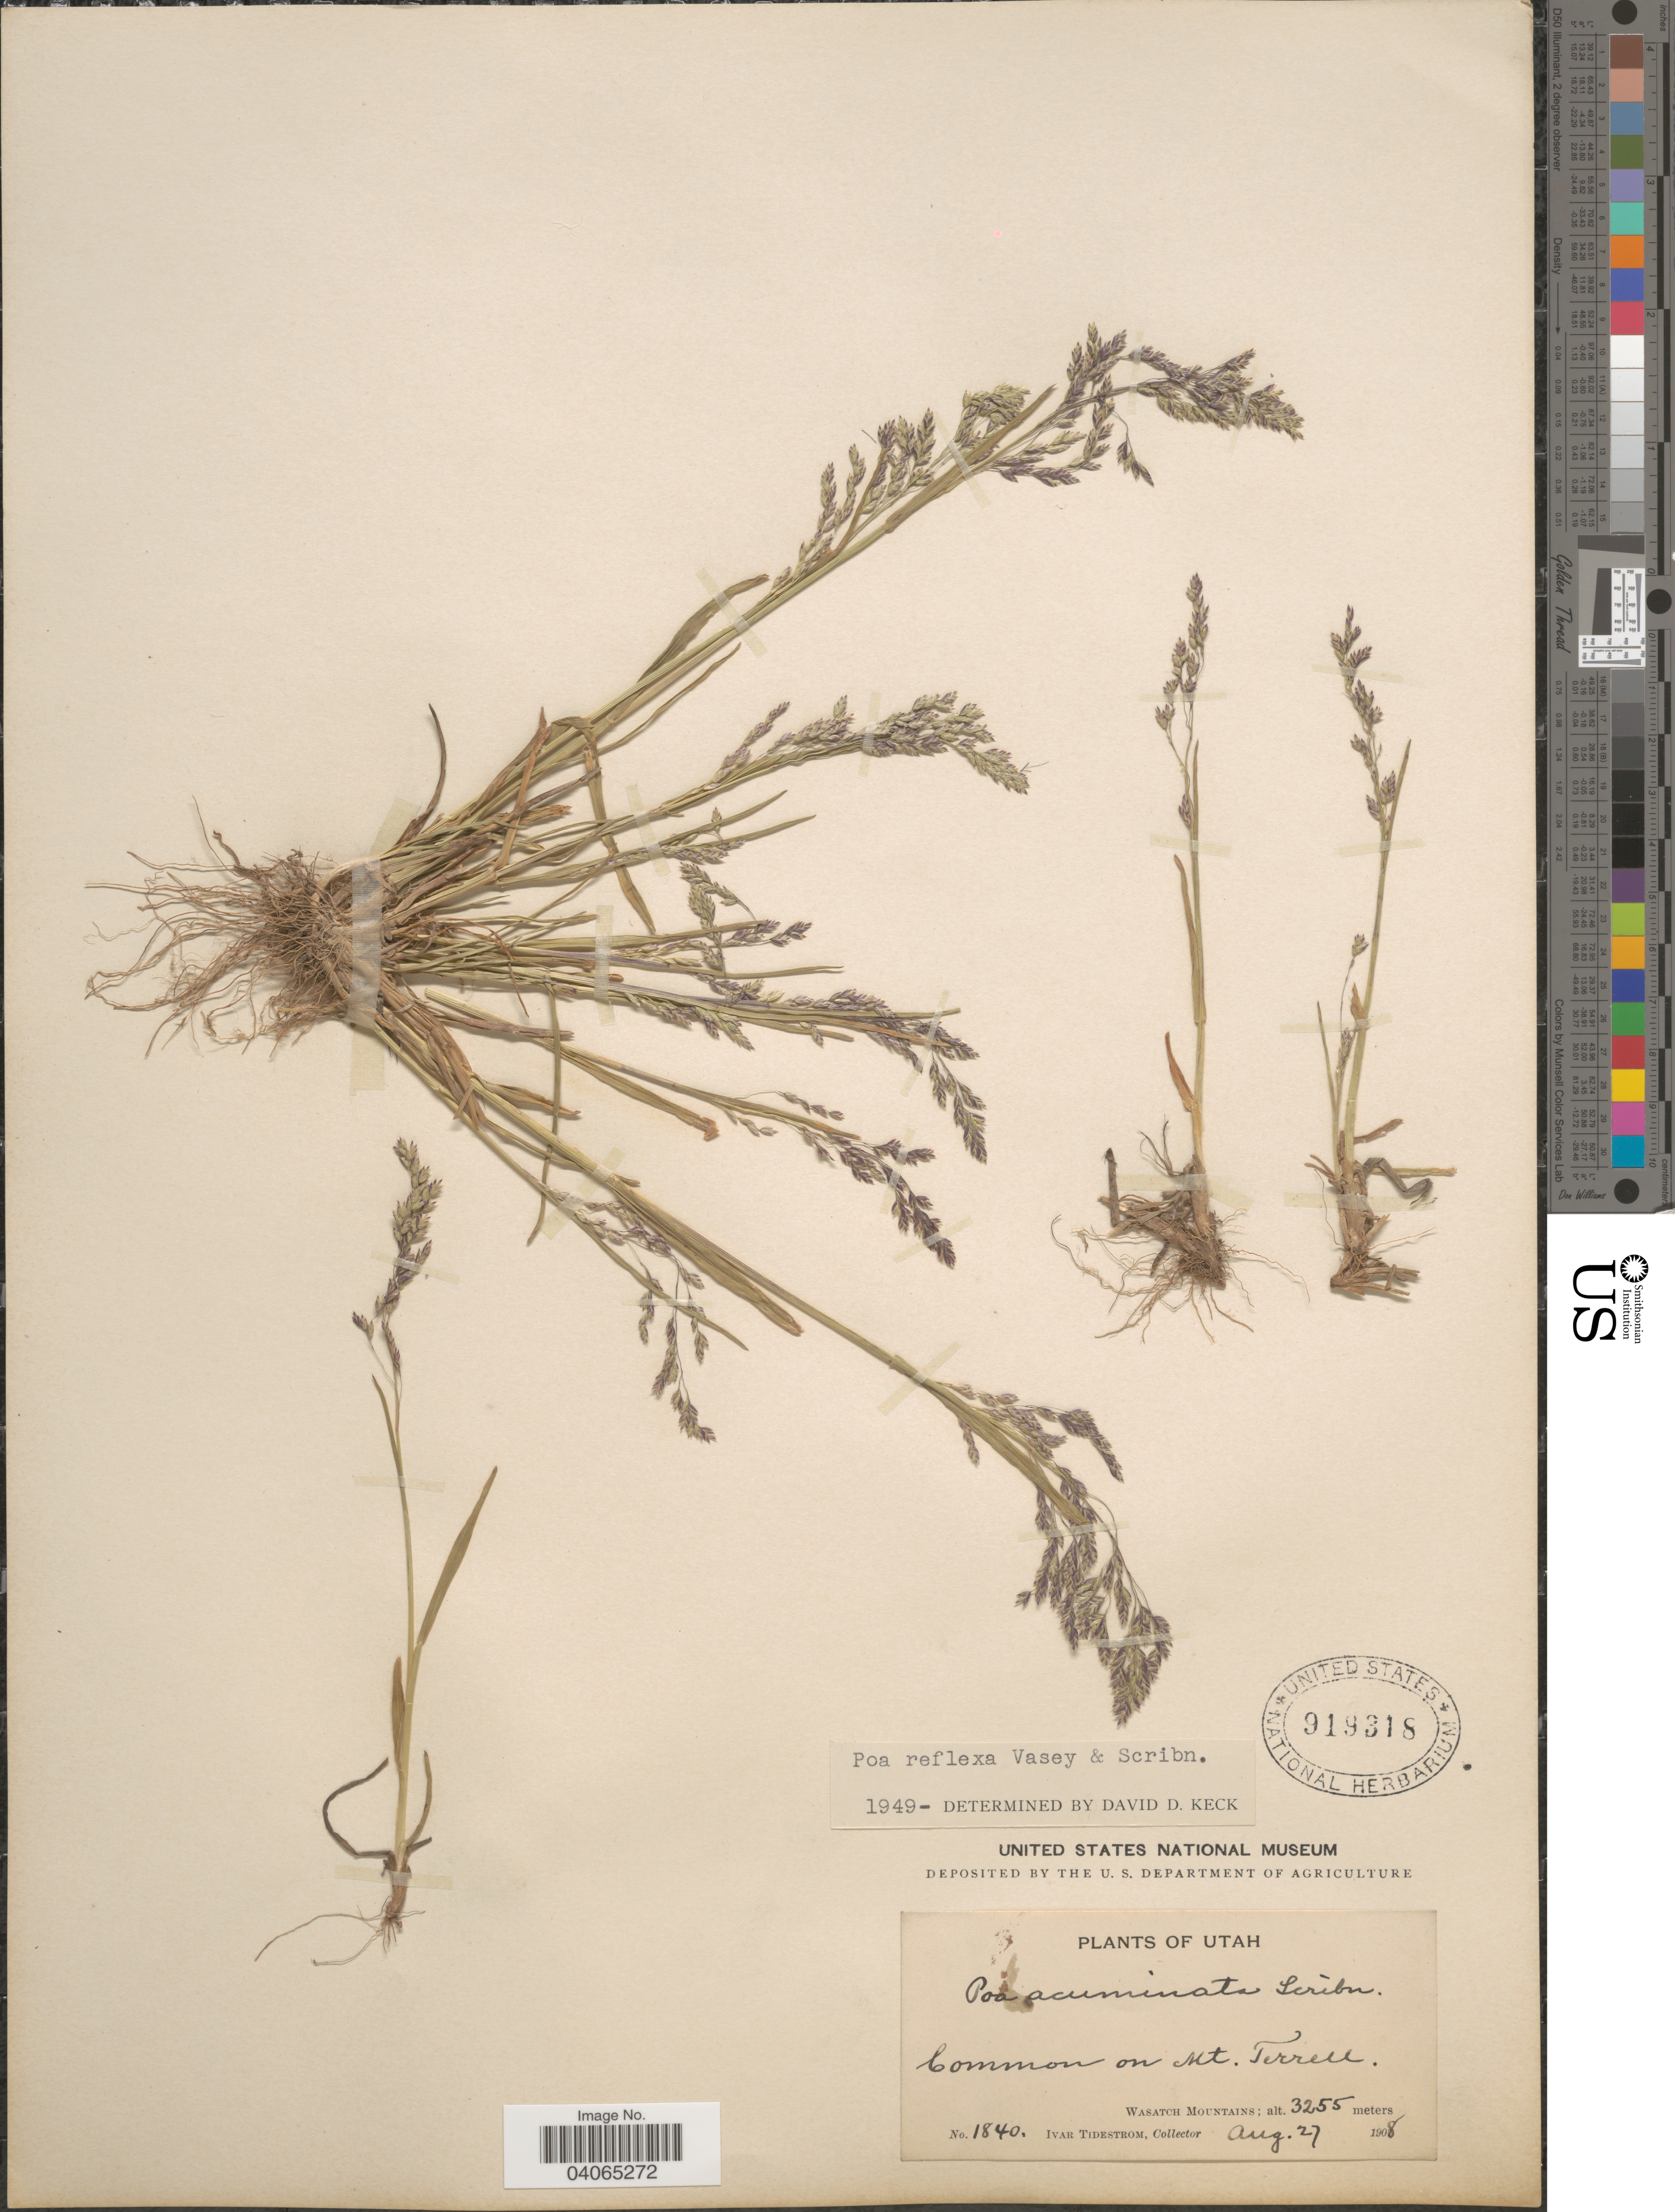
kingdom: Plantae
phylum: Tracheophyta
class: Liliopsida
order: Poales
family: Poaceae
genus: Poa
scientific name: Poa reflexa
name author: Vasey & Scribn.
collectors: I. F. Tidestrom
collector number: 1840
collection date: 1908-08-27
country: United States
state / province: Utah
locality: Common on Mt. Terrell. Wasatch Mountains.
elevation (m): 3255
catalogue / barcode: US 919318